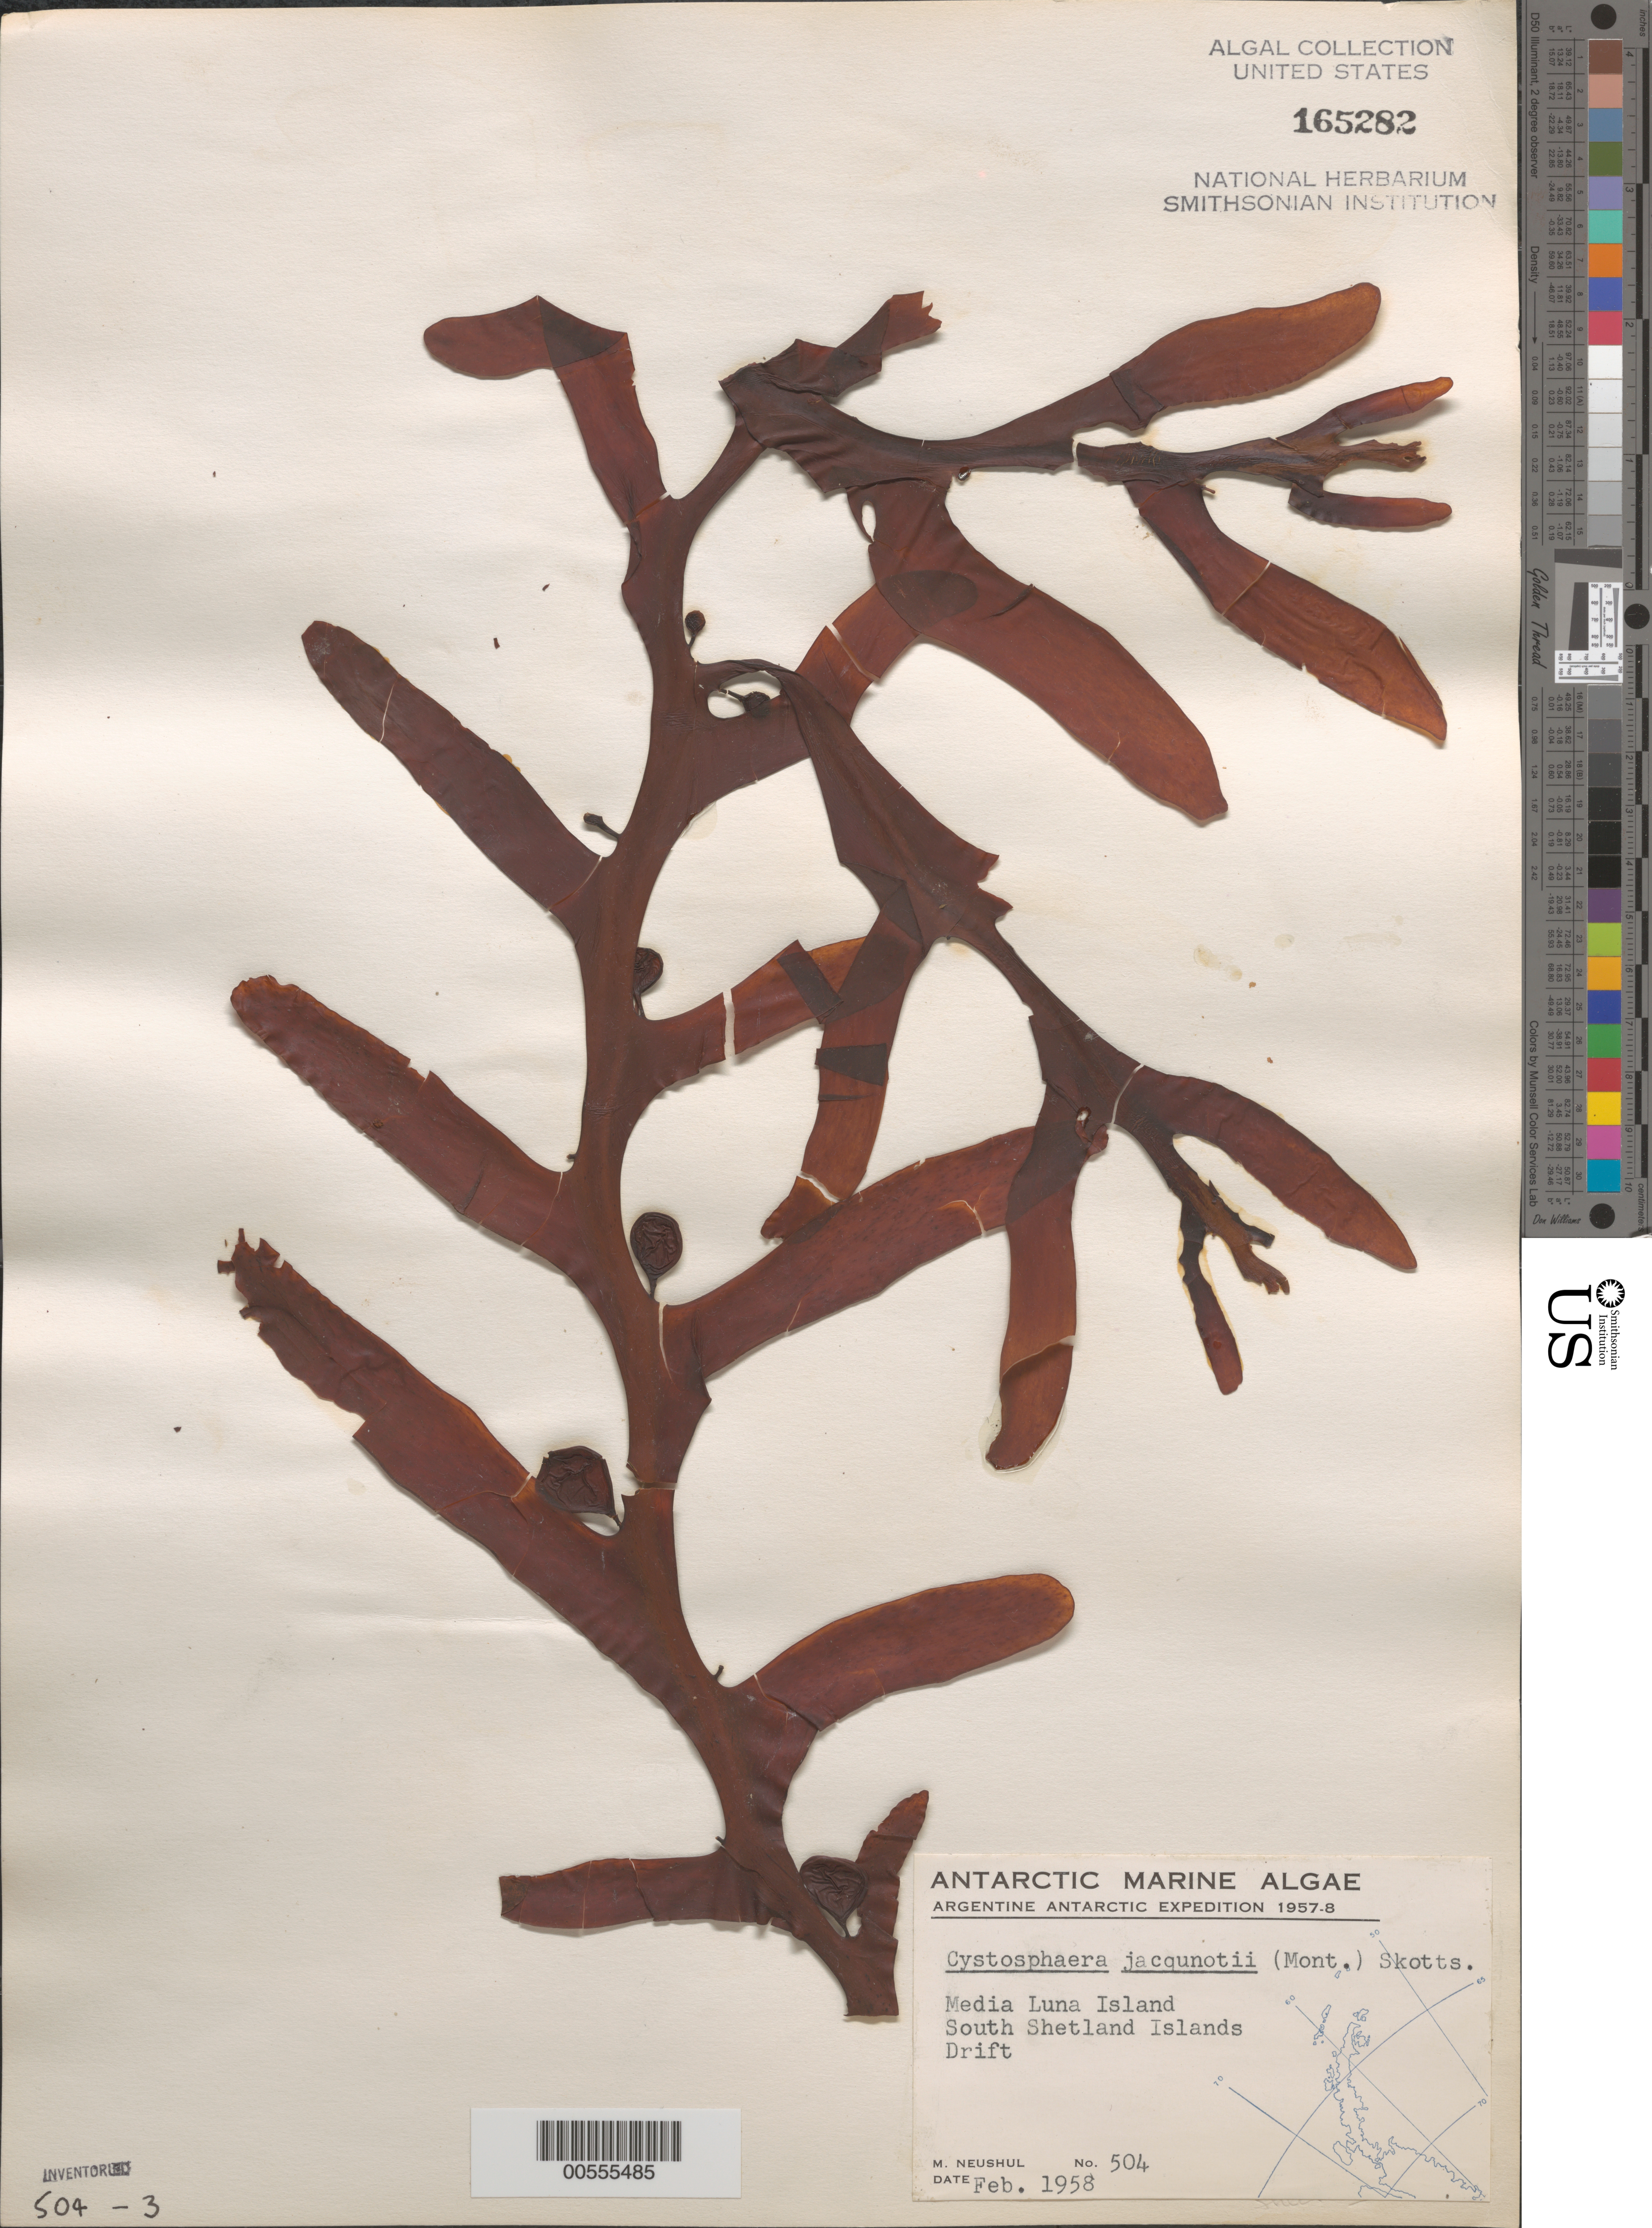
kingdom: Chromista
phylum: Ochrophyta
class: Phaeophyceae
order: Fucales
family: Seirococcaceae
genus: Cystosphaera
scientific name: Cystosphaera jacquinotii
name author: (Montagne) Skottsberg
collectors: M. Neushul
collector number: Neushul 504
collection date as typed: Feb 1958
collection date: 1958-02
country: Antarctica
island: Half Moon Island (Media Luna Island)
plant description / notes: Argentine Antarctic Expedition, 1957-1958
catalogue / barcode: US 165282